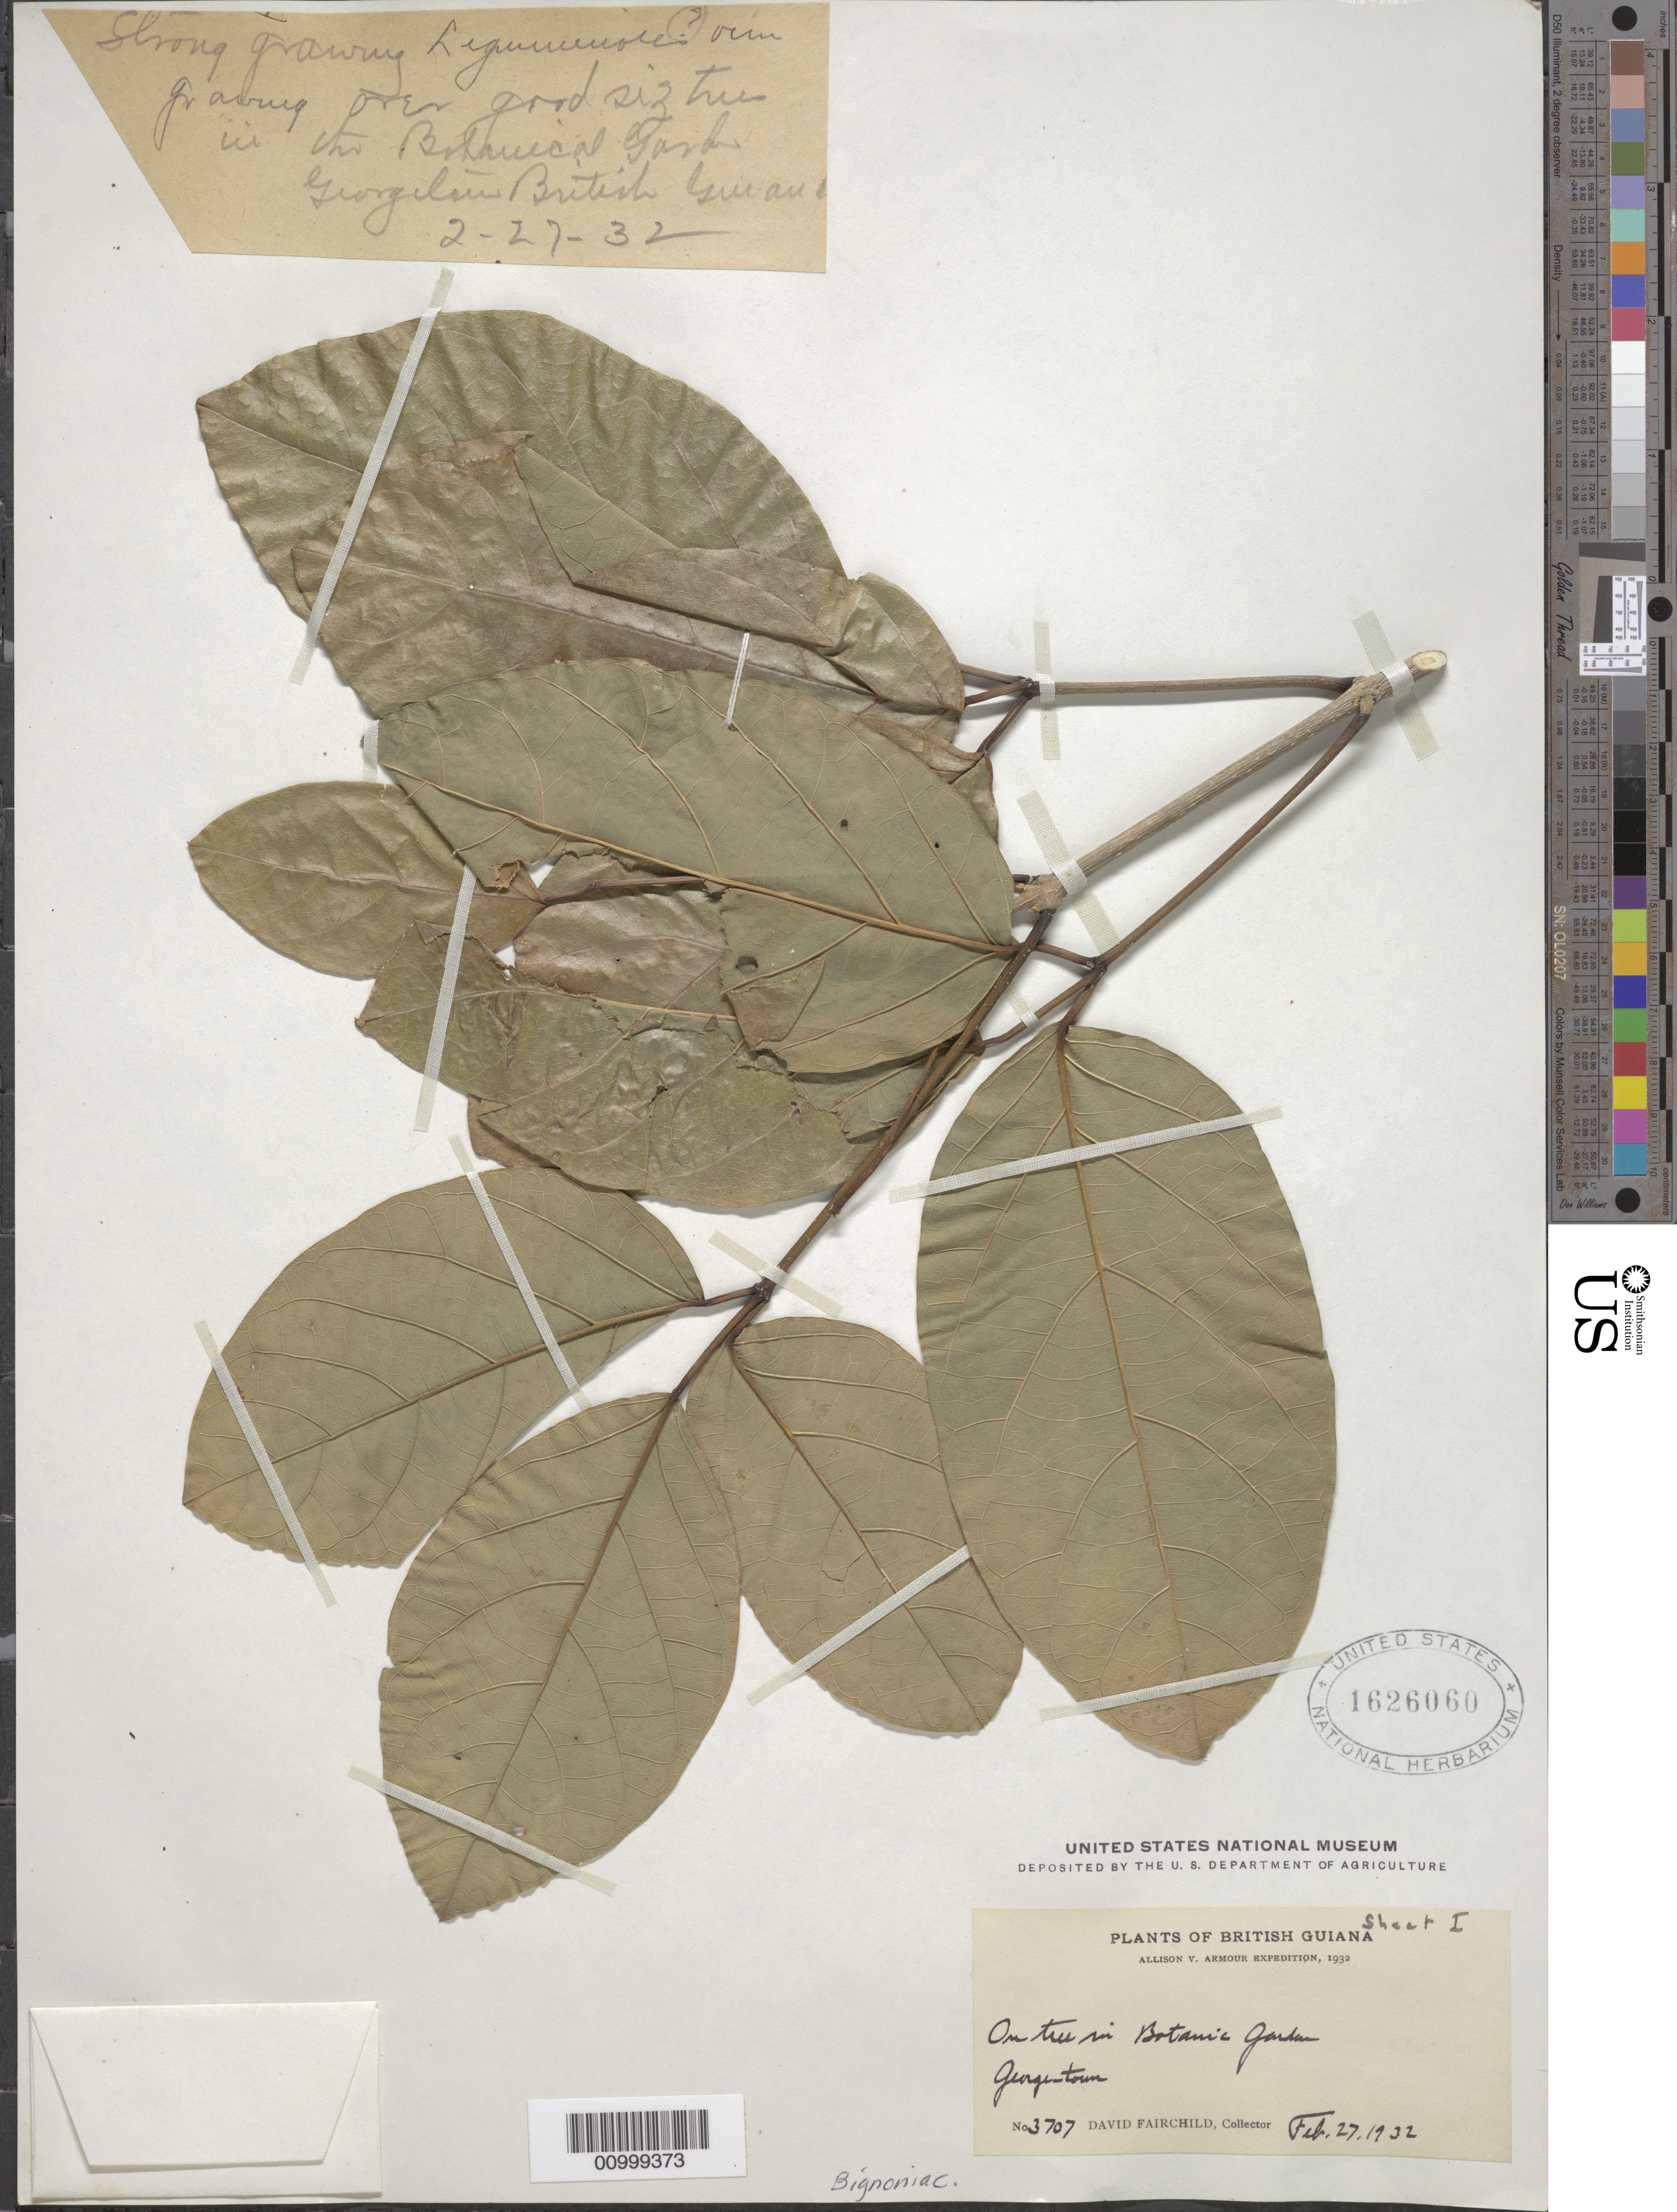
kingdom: Plantae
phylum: Tracheophyta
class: Magnoliopsida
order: Lamiales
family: Bignoniaceae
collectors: D. Fairchild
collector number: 3707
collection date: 1932-02-27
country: Guyana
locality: British Guiana. Georgetown.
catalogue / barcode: US 1626060